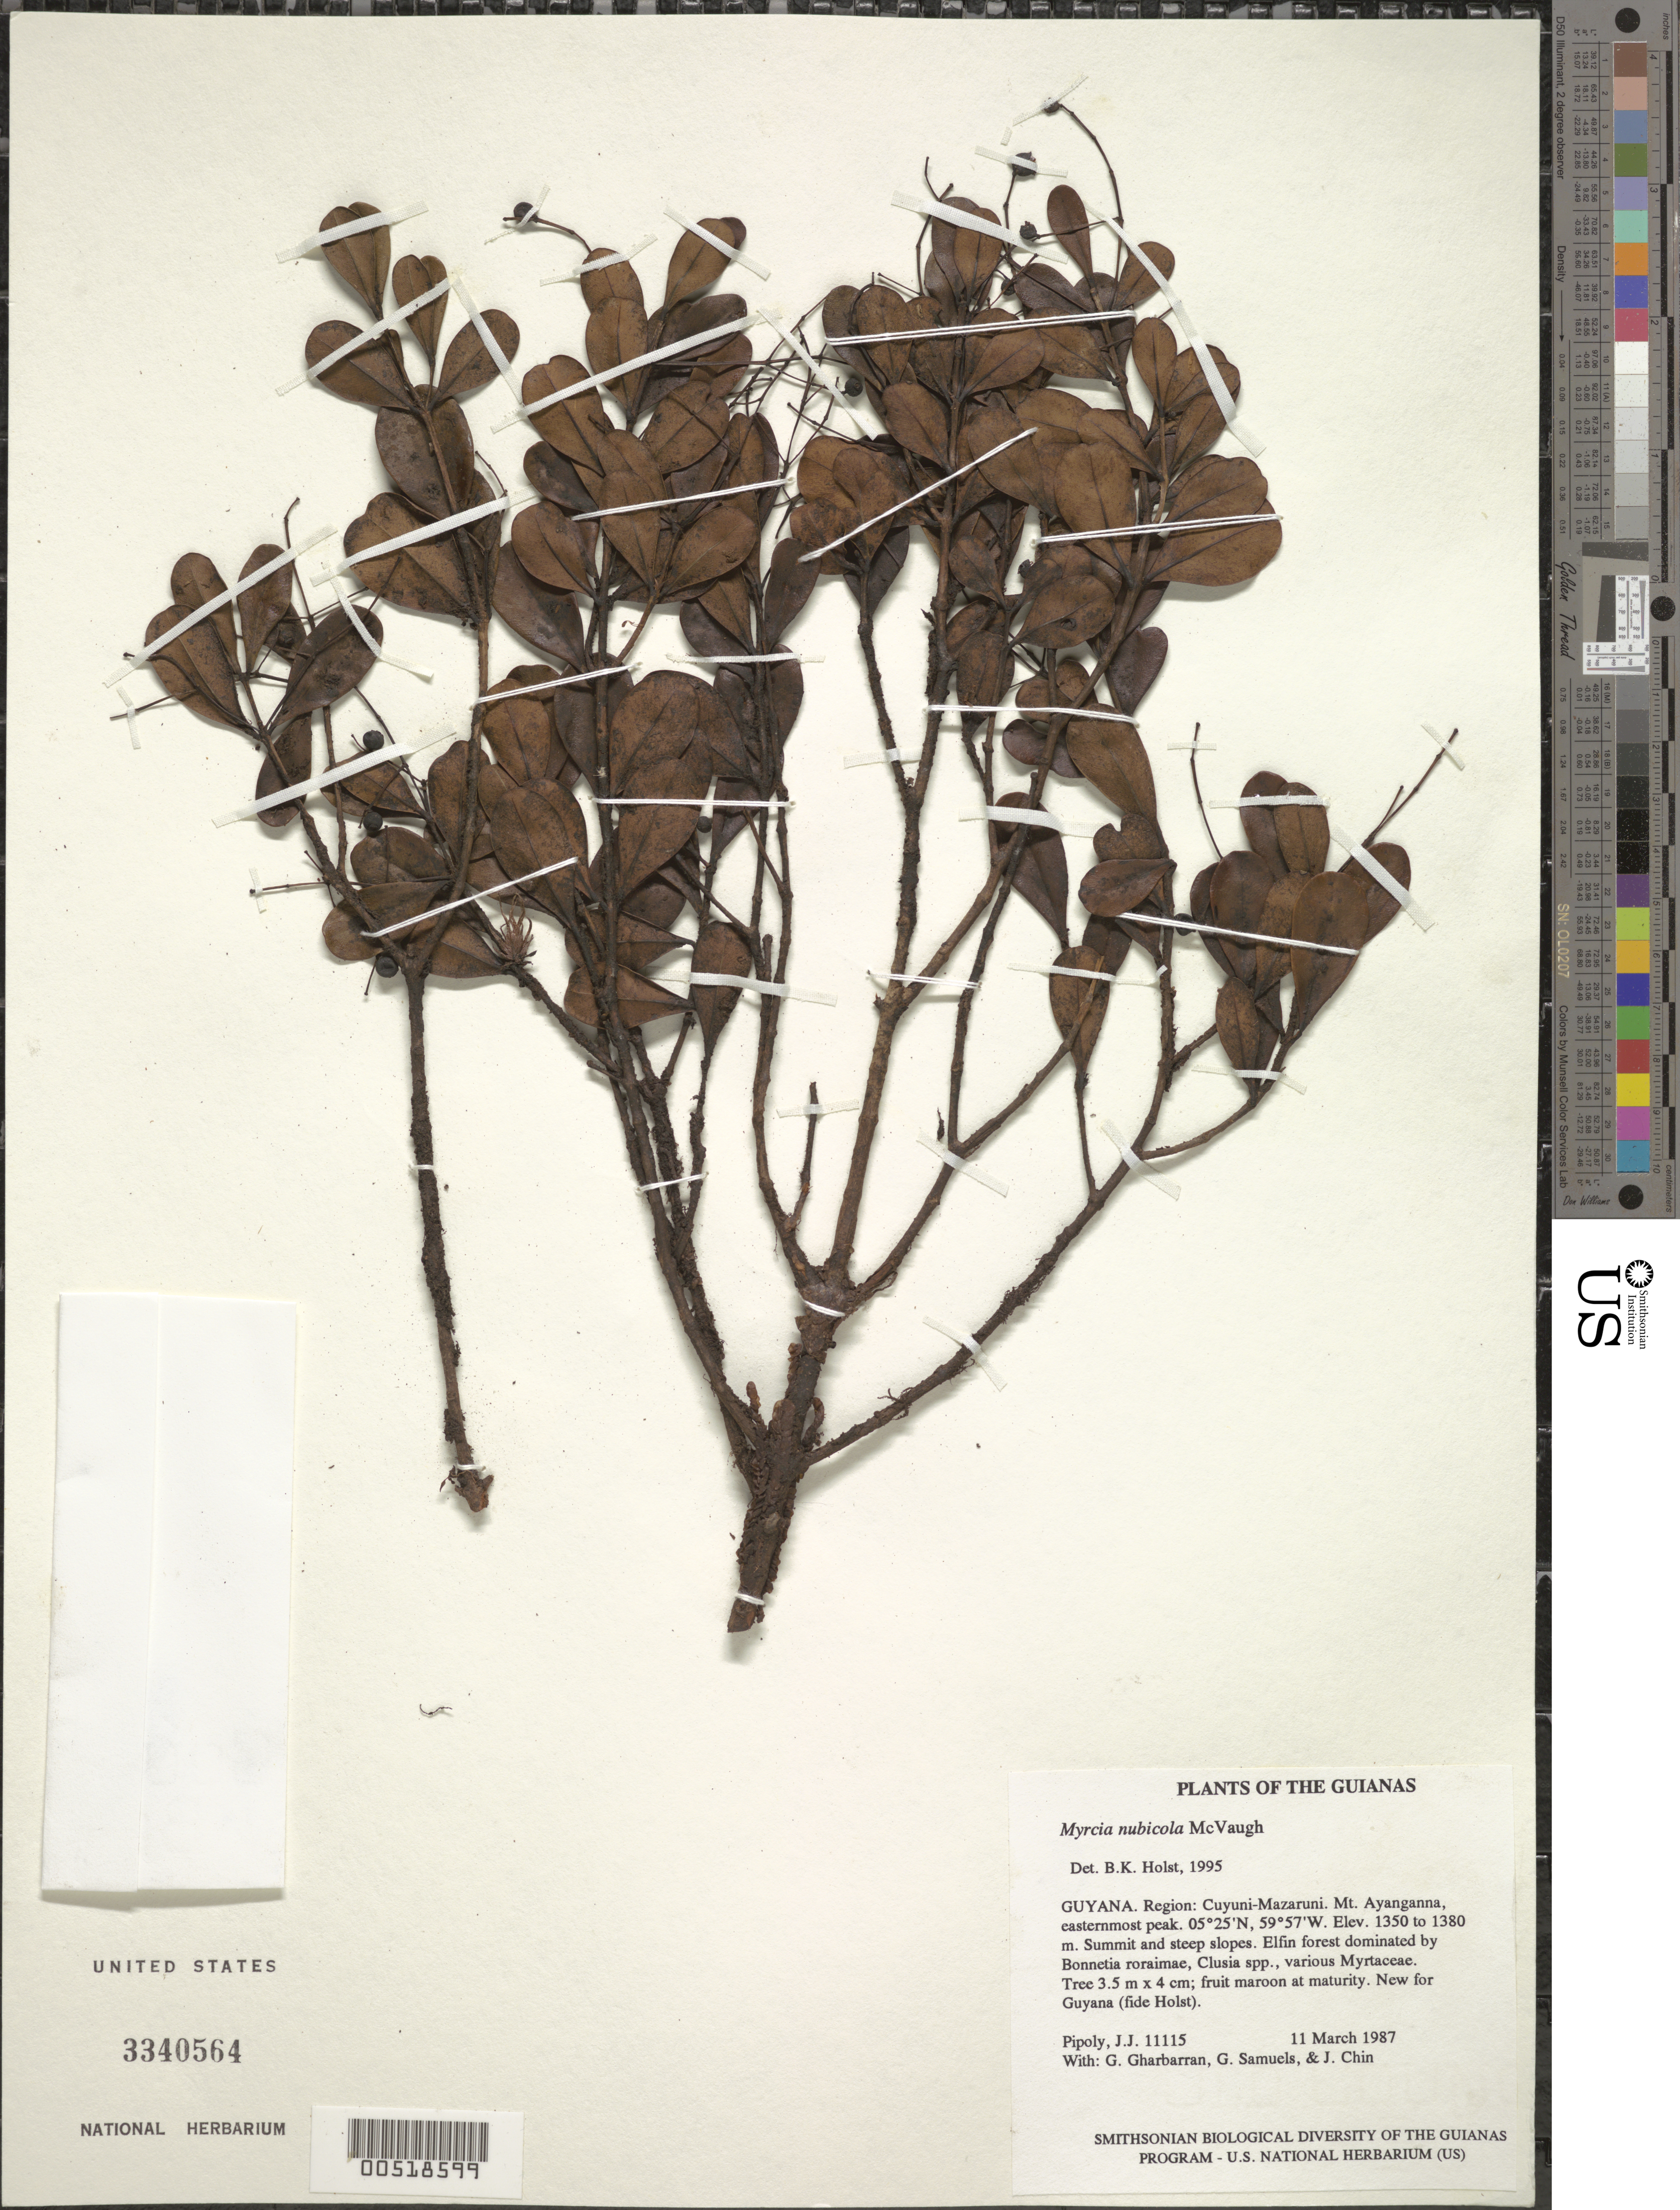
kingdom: Plantae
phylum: Tracheophyta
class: Magnoliopsida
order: Myrtales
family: Myrtaceae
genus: Myrcia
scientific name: Myrcia nubicola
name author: McVaugh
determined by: Holst, Bruce K.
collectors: J. J. Pipoly, G. Gharbarran, G. Samuels & J. Chin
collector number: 11115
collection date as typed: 11 March 1987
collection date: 1987-03-11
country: Guyana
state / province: Cuyuni-Mazaruni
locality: Mt. Ayanganna, easternmost peak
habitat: Summit and steep slopes. Elfin forest dominated by Bonnetia roraimae, Clusia spp., various Myrtaceae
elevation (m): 1350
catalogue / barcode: US 3340564